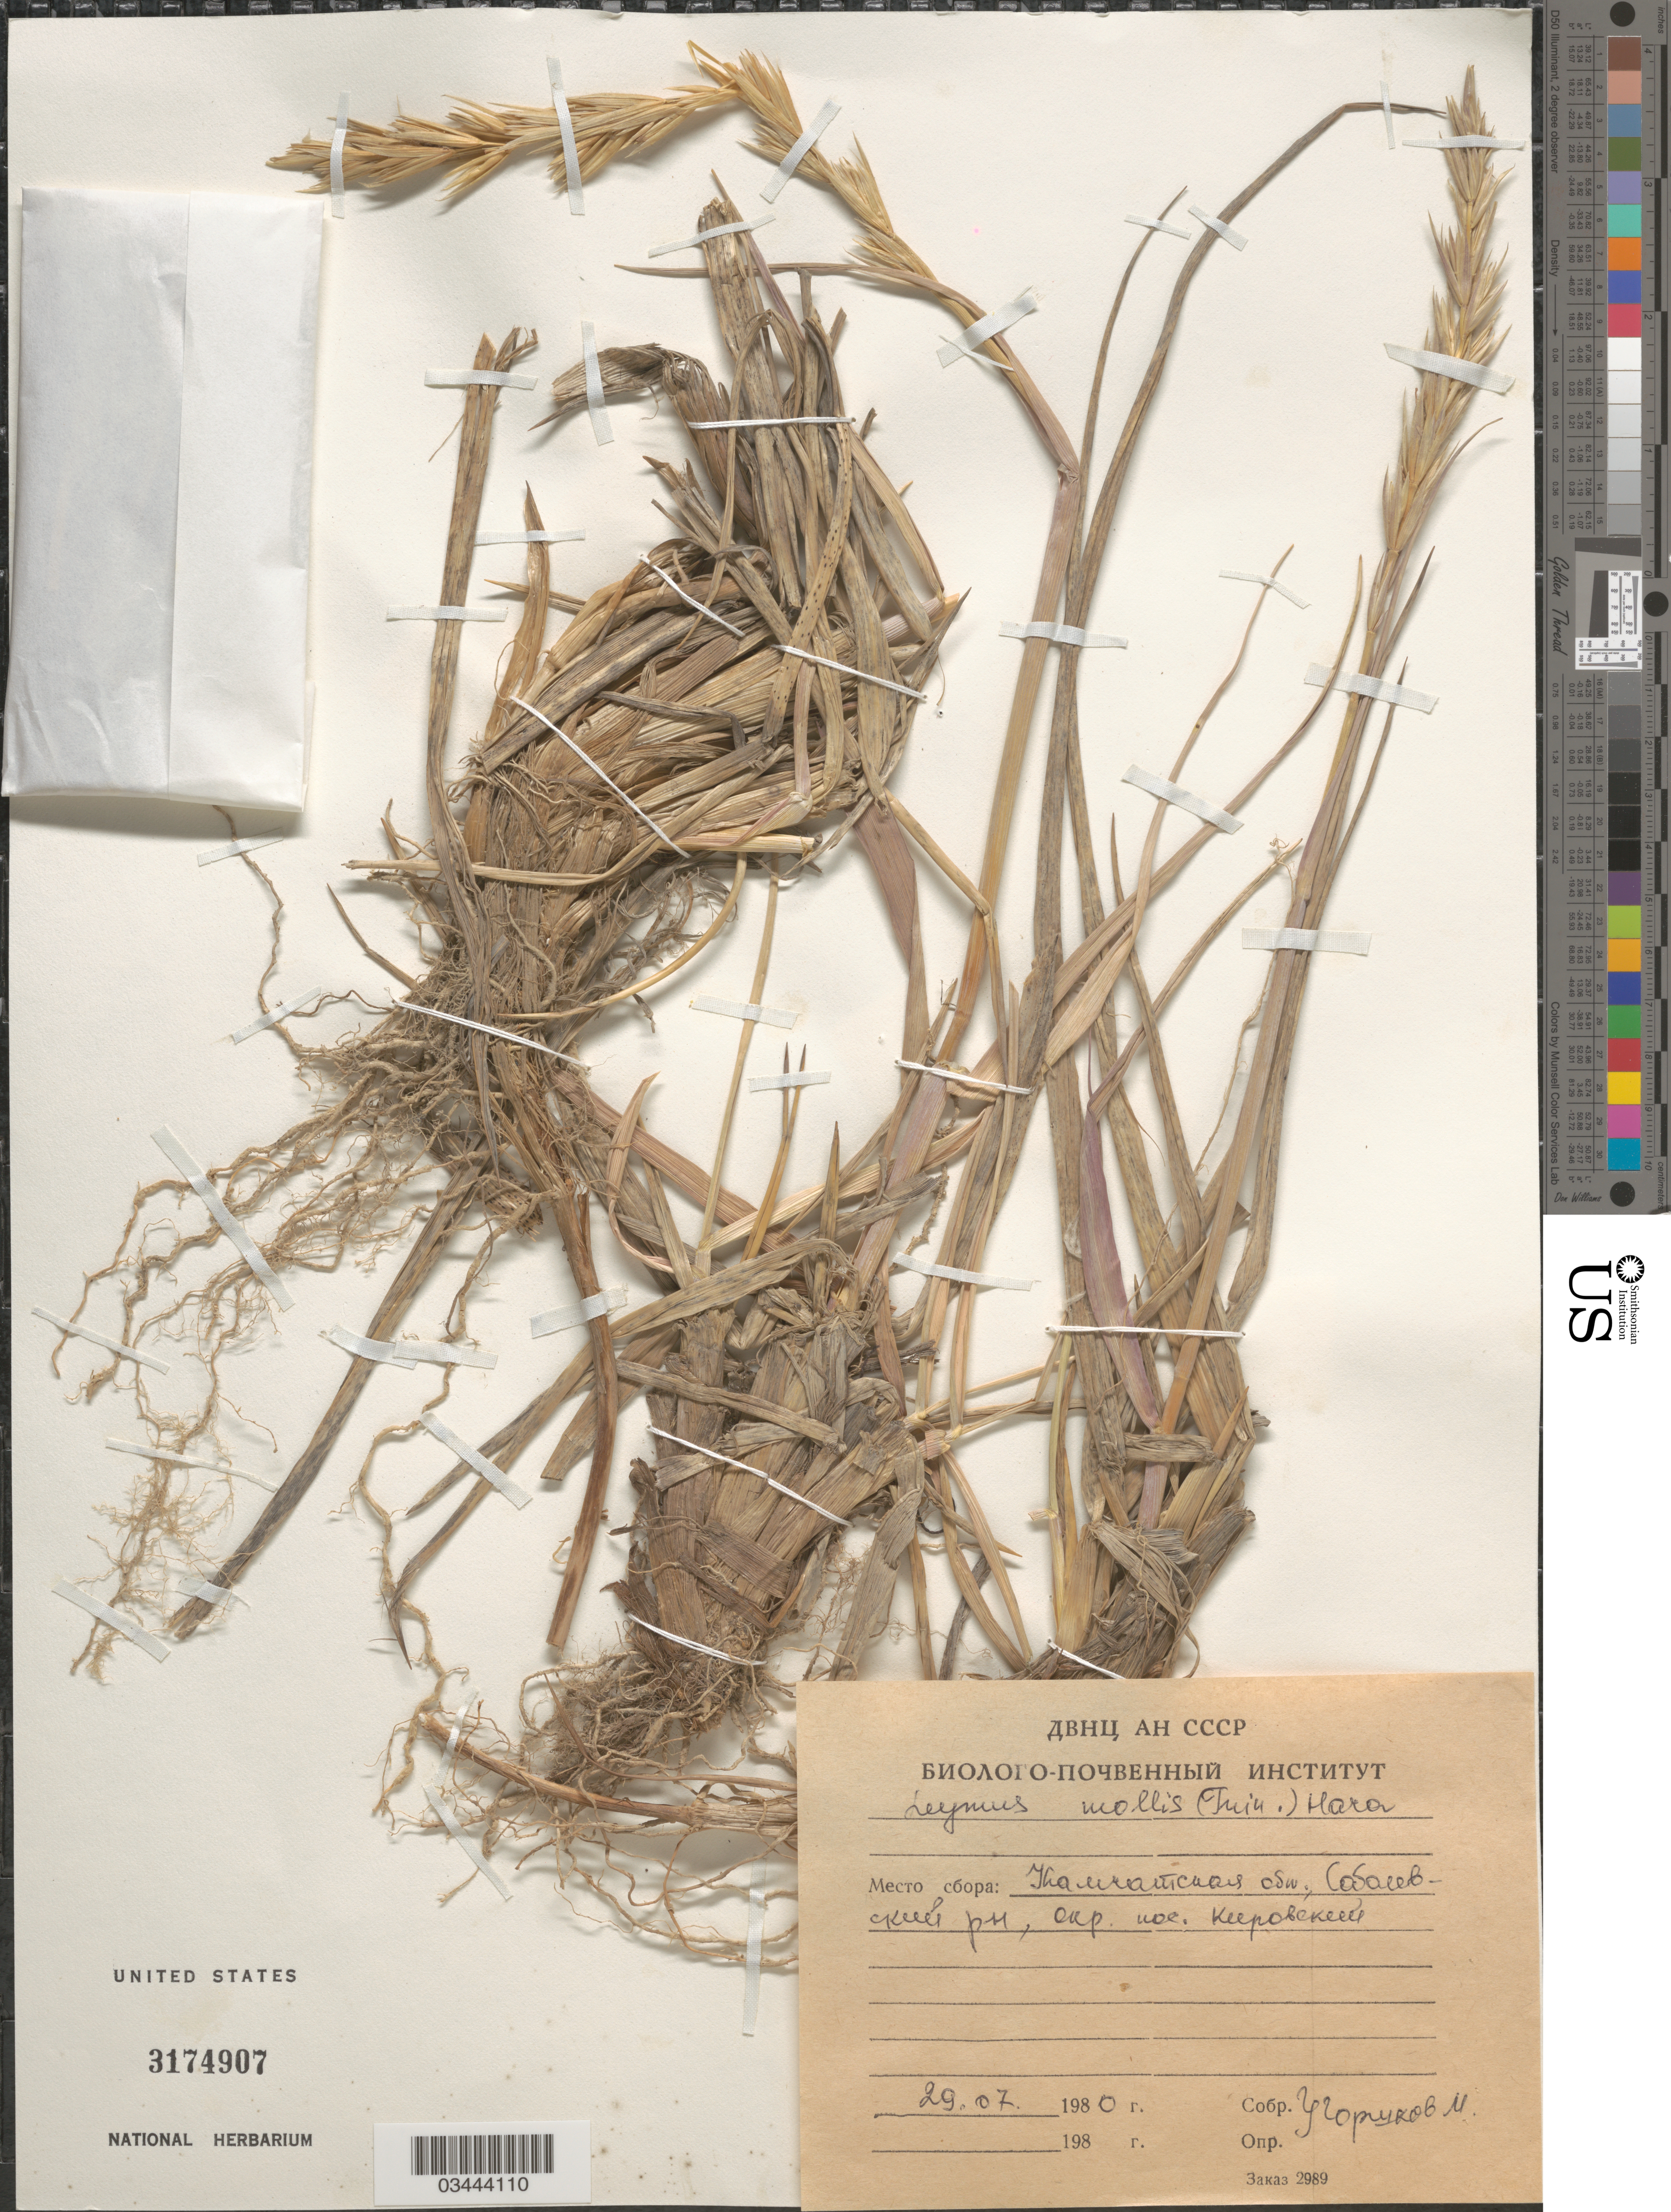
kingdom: Plantae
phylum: Tracheophyta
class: Liliopsida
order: Poales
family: Poaceae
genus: Leymus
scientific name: Leymus mollis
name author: (Trin.) Pilg.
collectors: M. Gorshkov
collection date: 1980-07-29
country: Russian Federation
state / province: Kamchatka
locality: District Sobolevskiy, village Kirovskiy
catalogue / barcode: US 3174907